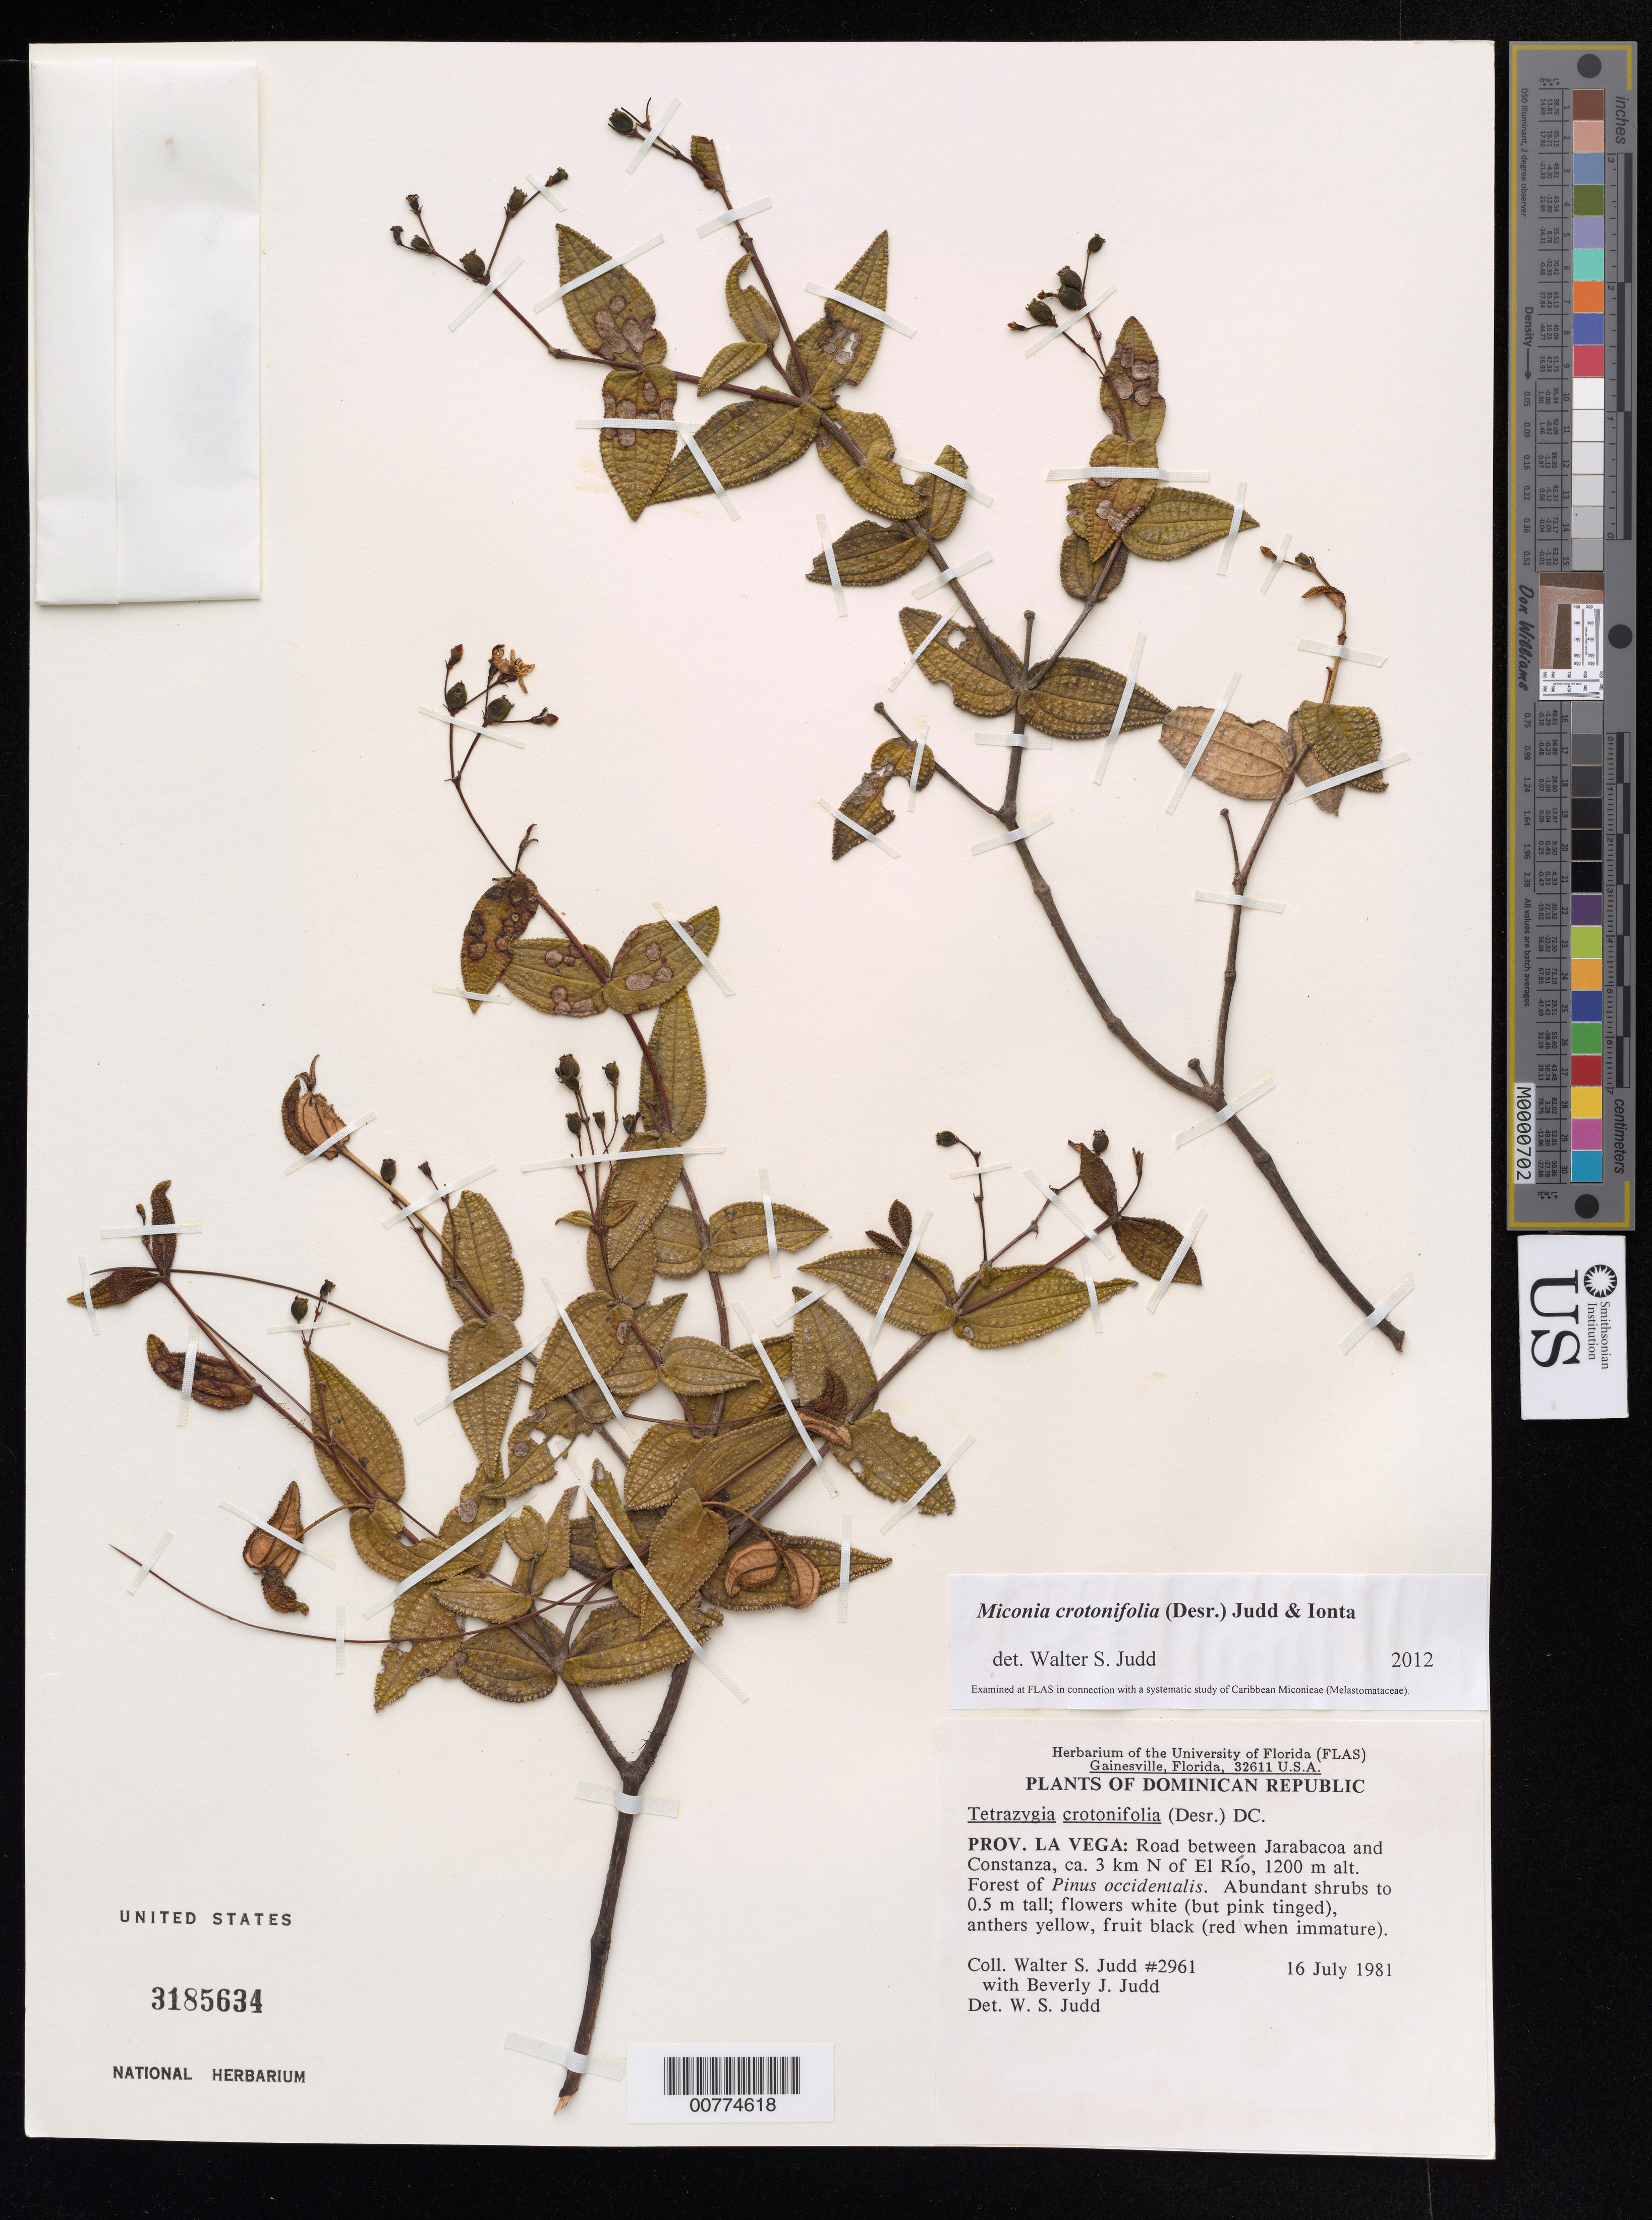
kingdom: Plantae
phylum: Tracheophyta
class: Magnoliopsida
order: Myrtales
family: Melastomataceae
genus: Miconia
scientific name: Miconia crotonifolia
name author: (Desr.) Judd & Ionta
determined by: Judd, Walter S.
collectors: W. S. Judd & B. Judd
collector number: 2961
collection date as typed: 16 Jul 1981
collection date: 1981-07-16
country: Dominican Republic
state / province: La Vega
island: Hispaniola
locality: Road between Jarabacoa and Constanza, ca. 3 km N of El Río.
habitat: Forest of Pinus occidentalis.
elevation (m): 1200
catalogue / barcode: US 3185634